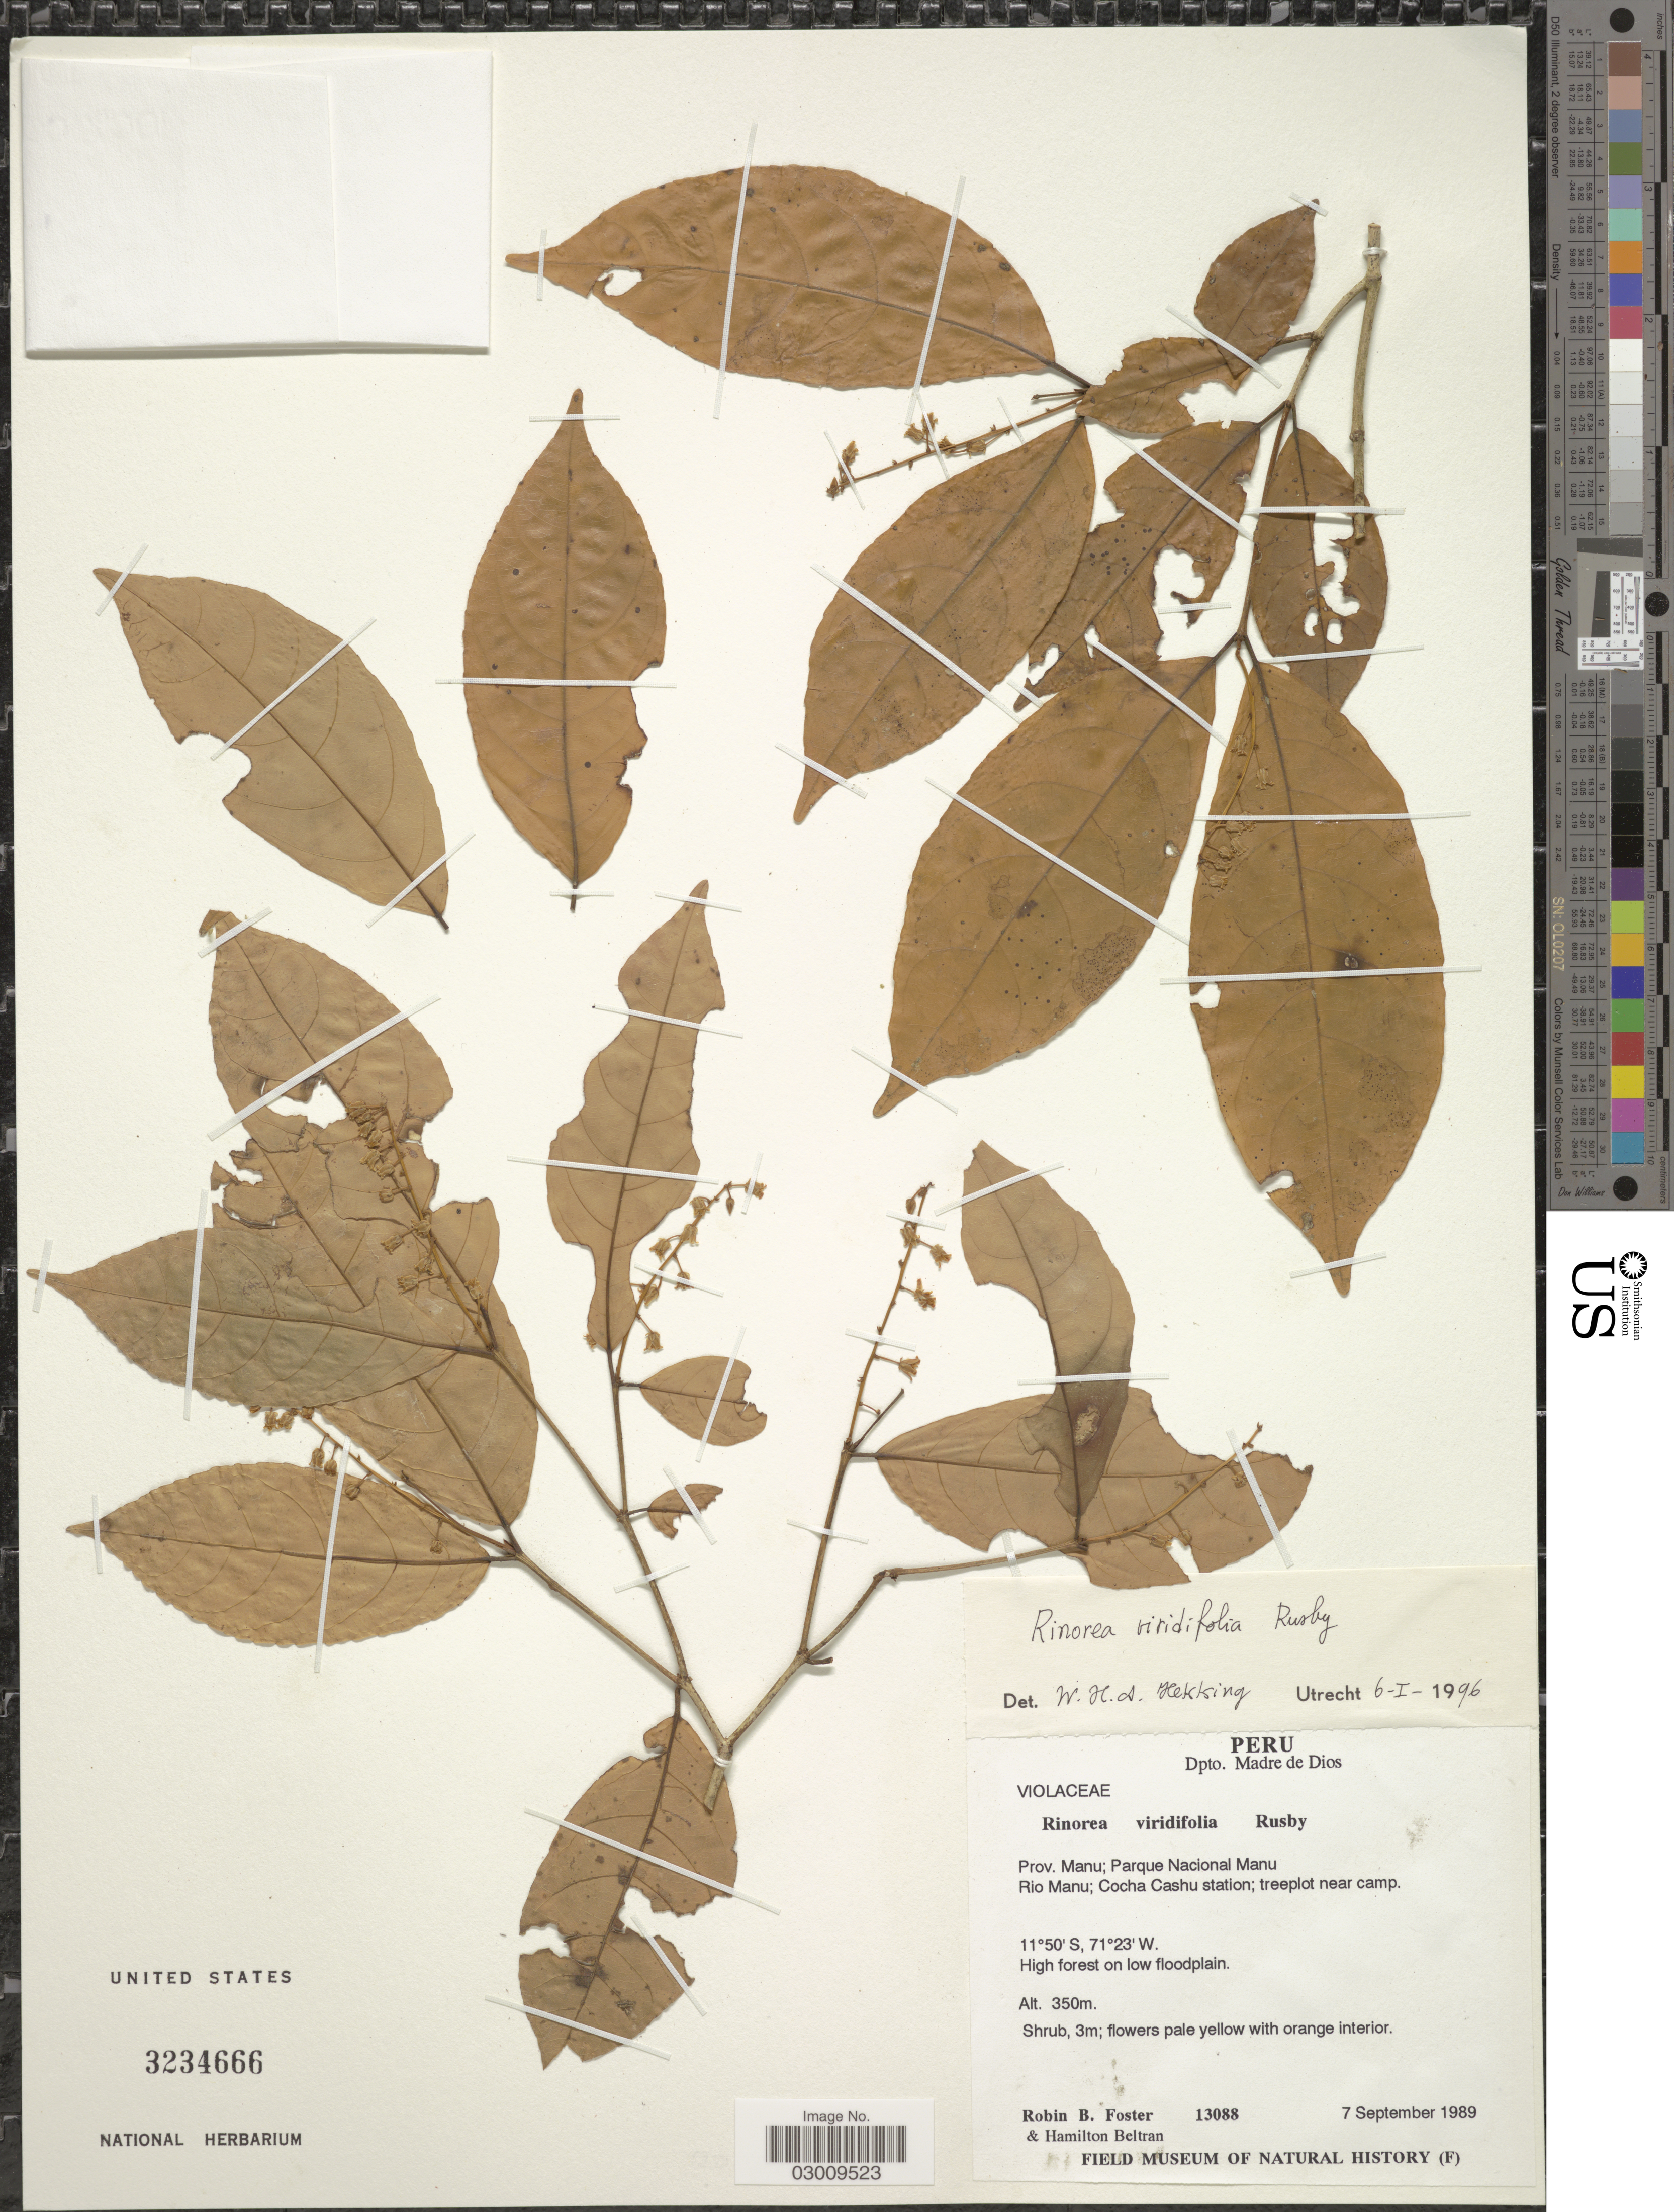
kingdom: Plantae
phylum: Tracheophyta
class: Magnoliopsida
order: Malpighiales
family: Violaceae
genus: Rinorea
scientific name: Rinorea viridifolia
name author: Rusby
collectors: R. B. Foster & H. Beltran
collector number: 13088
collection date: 1989-09-07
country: Peru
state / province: Madre de Dios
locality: Dpto. Madre de Dios. Prov. Manu; Parque Nacional Manu. Rio Manu; Cicha Cashu stationl treeplot near camp.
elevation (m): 350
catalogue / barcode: US 3234666